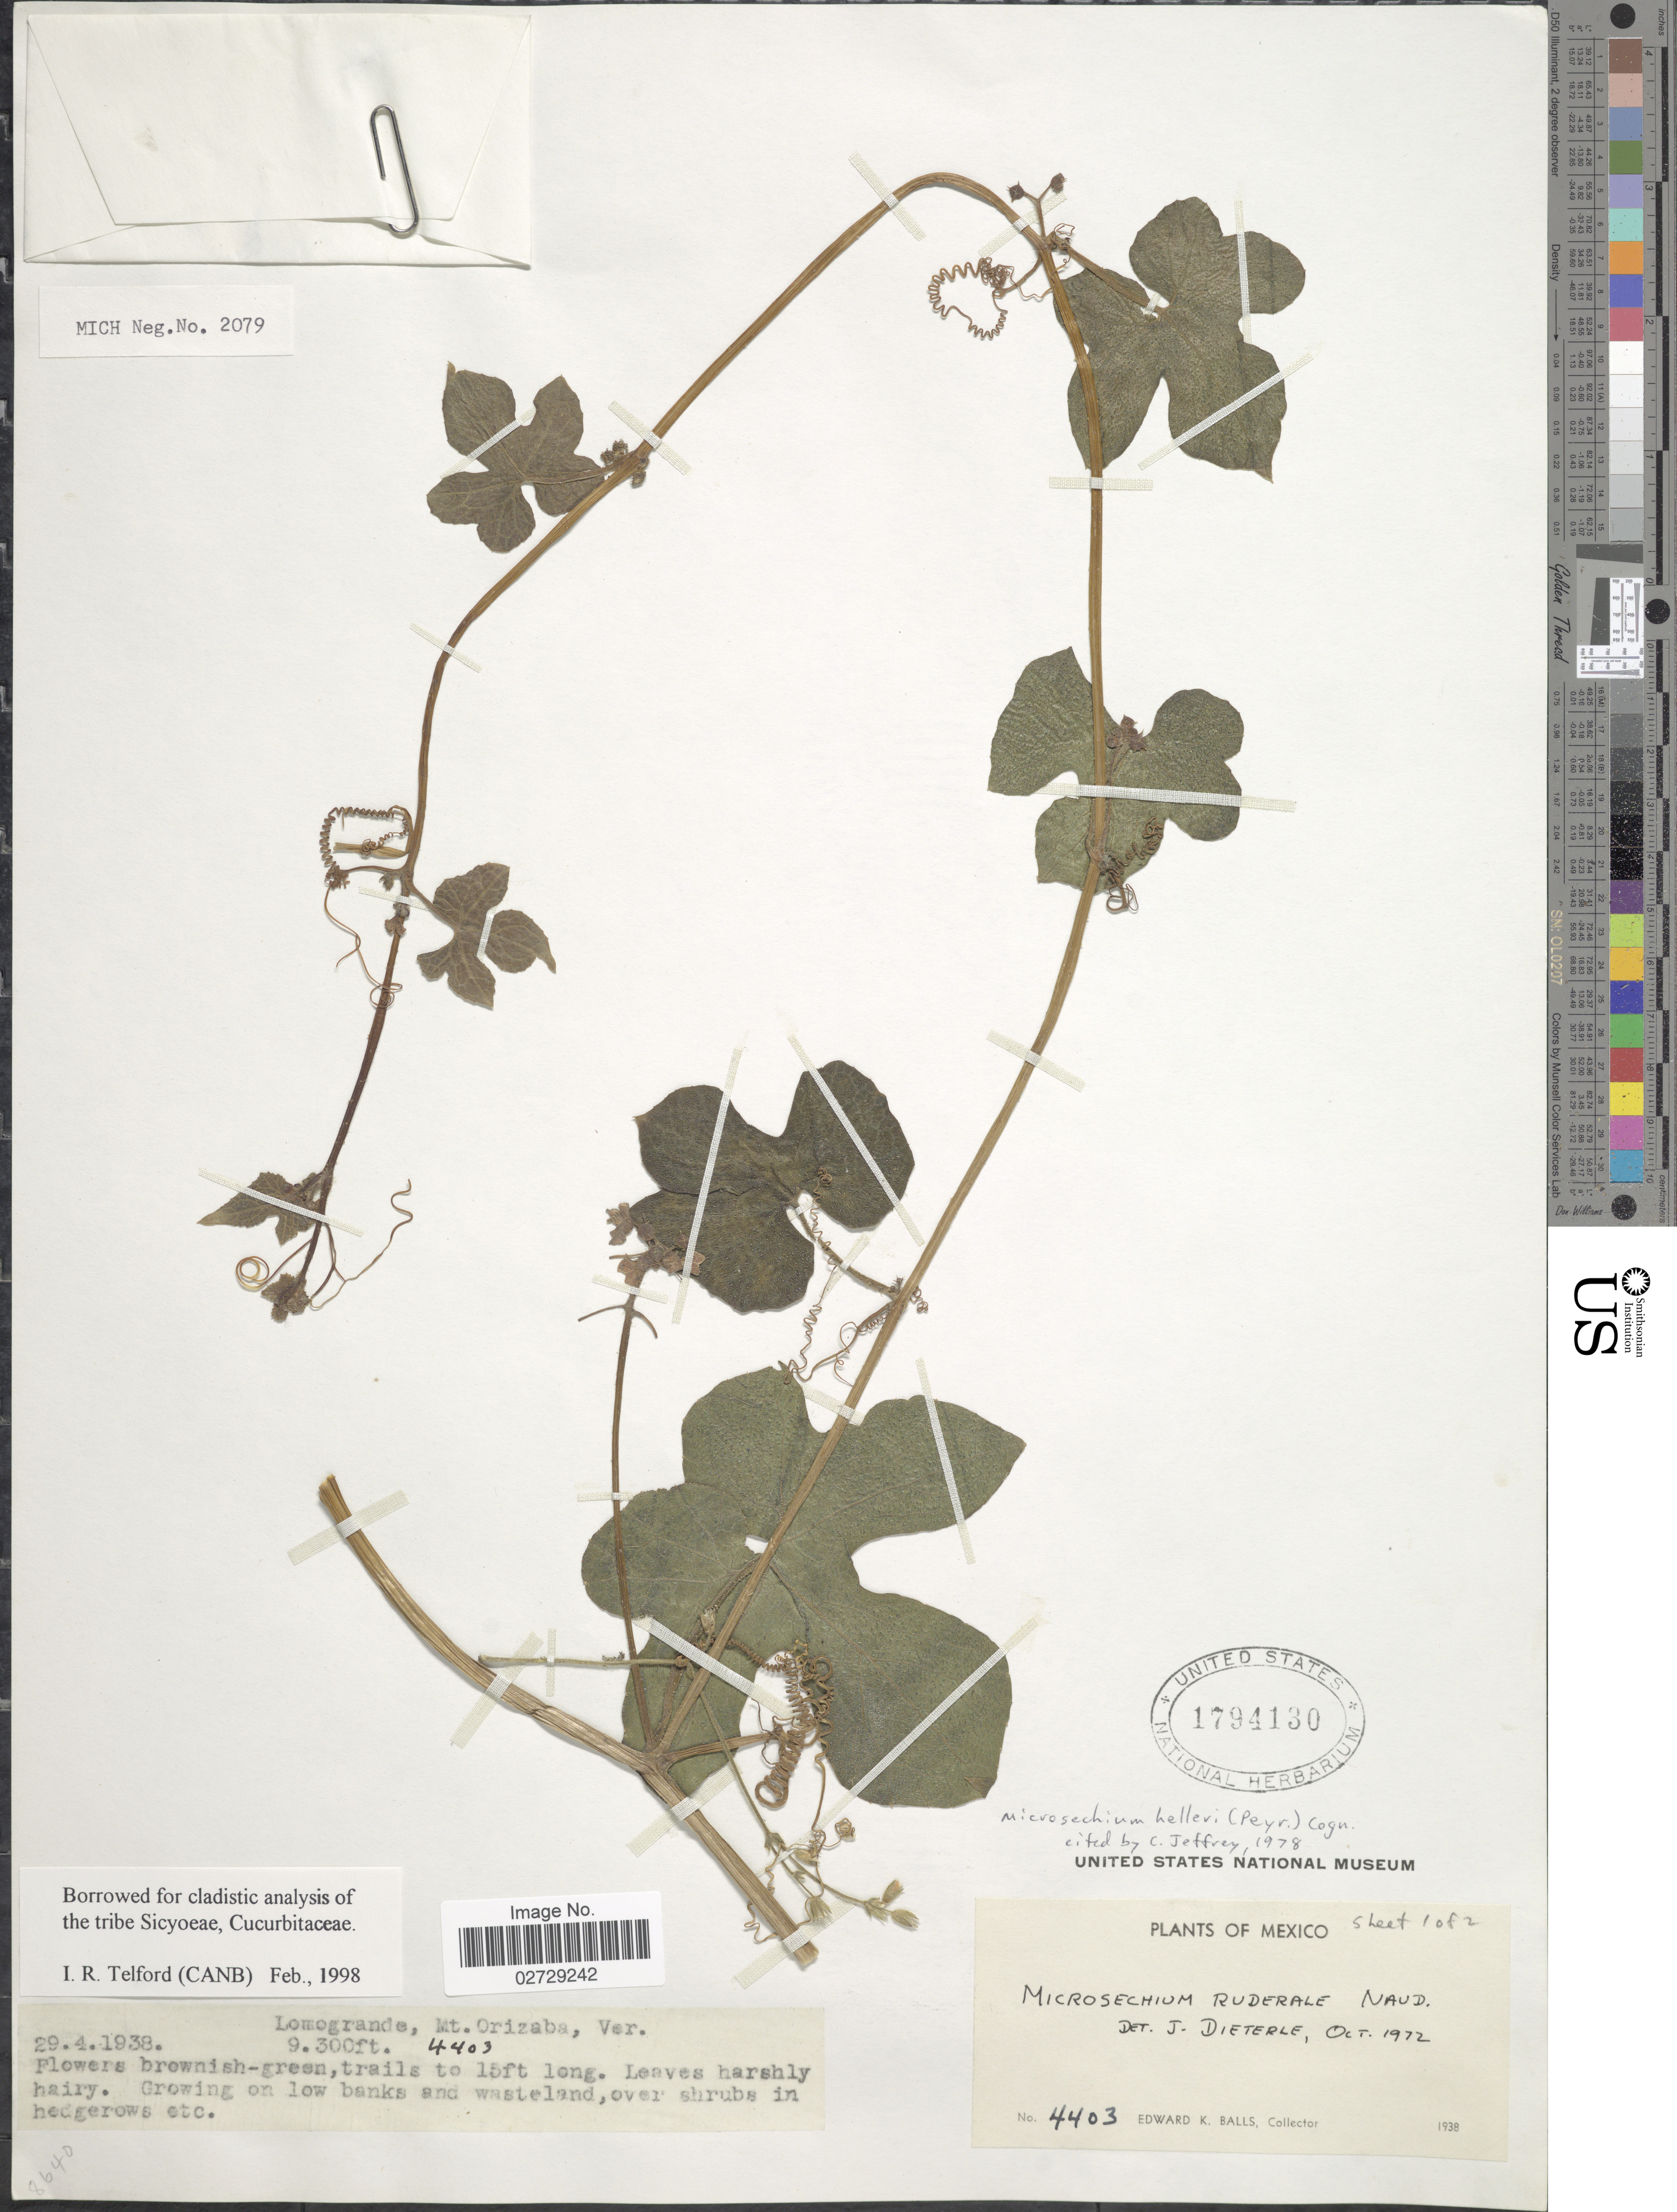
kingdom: Plantae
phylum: Tracheophyta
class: Magnoliopsida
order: Cucurbitales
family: Cucurbitaceae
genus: Microsechium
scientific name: Microsechium helleri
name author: (Peyr.) Cogn.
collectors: E. K. Balls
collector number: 4403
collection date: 1938-04-29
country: Mexico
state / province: Veracruz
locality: Lomogrande, Mt. Orizaba, Ver.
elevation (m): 2835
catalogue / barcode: US 1794130